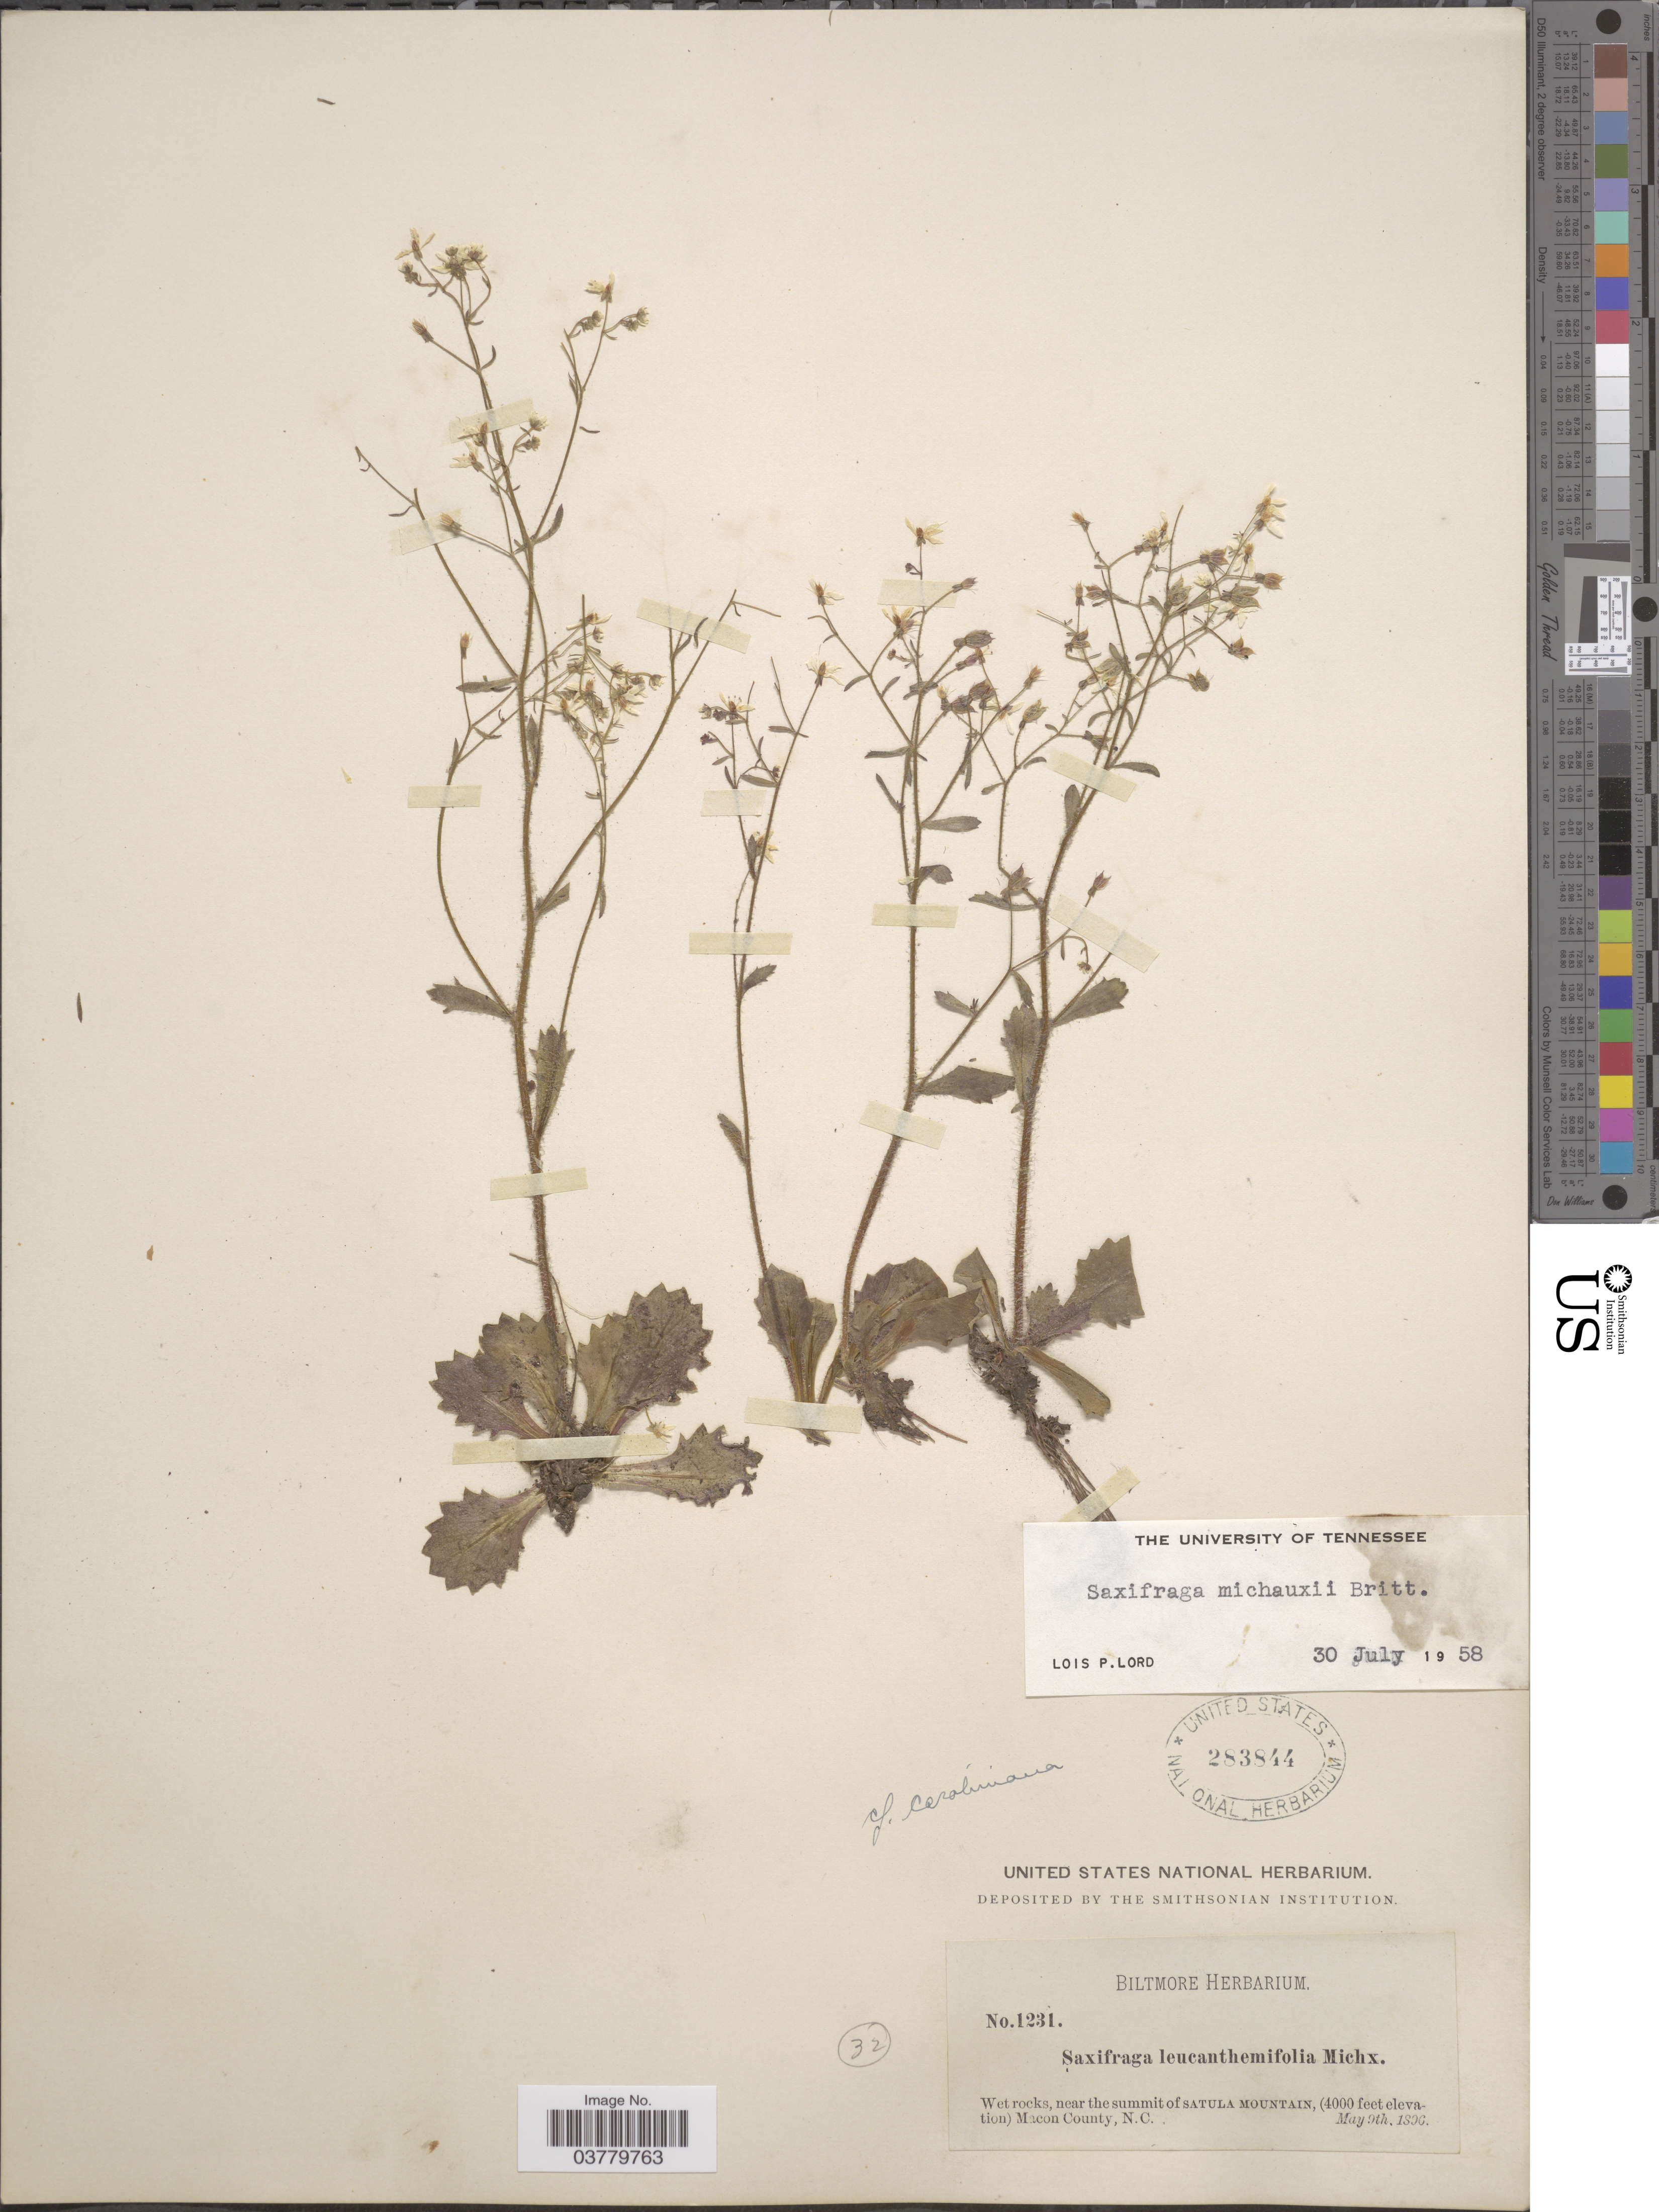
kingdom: Plantae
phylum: Tracheophyta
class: Magnoliopsida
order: Saxifragales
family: Saxifragaceae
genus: Micranthes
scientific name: Micranthes petiolaris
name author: (Raf.) Bush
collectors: ex herb. Biltmore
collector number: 1231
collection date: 1896-05-09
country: United States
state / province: North Carolina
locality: Wet rocks, near the summit of Satula Mountain, Macon County.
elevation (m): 1219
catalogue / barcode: US 283844